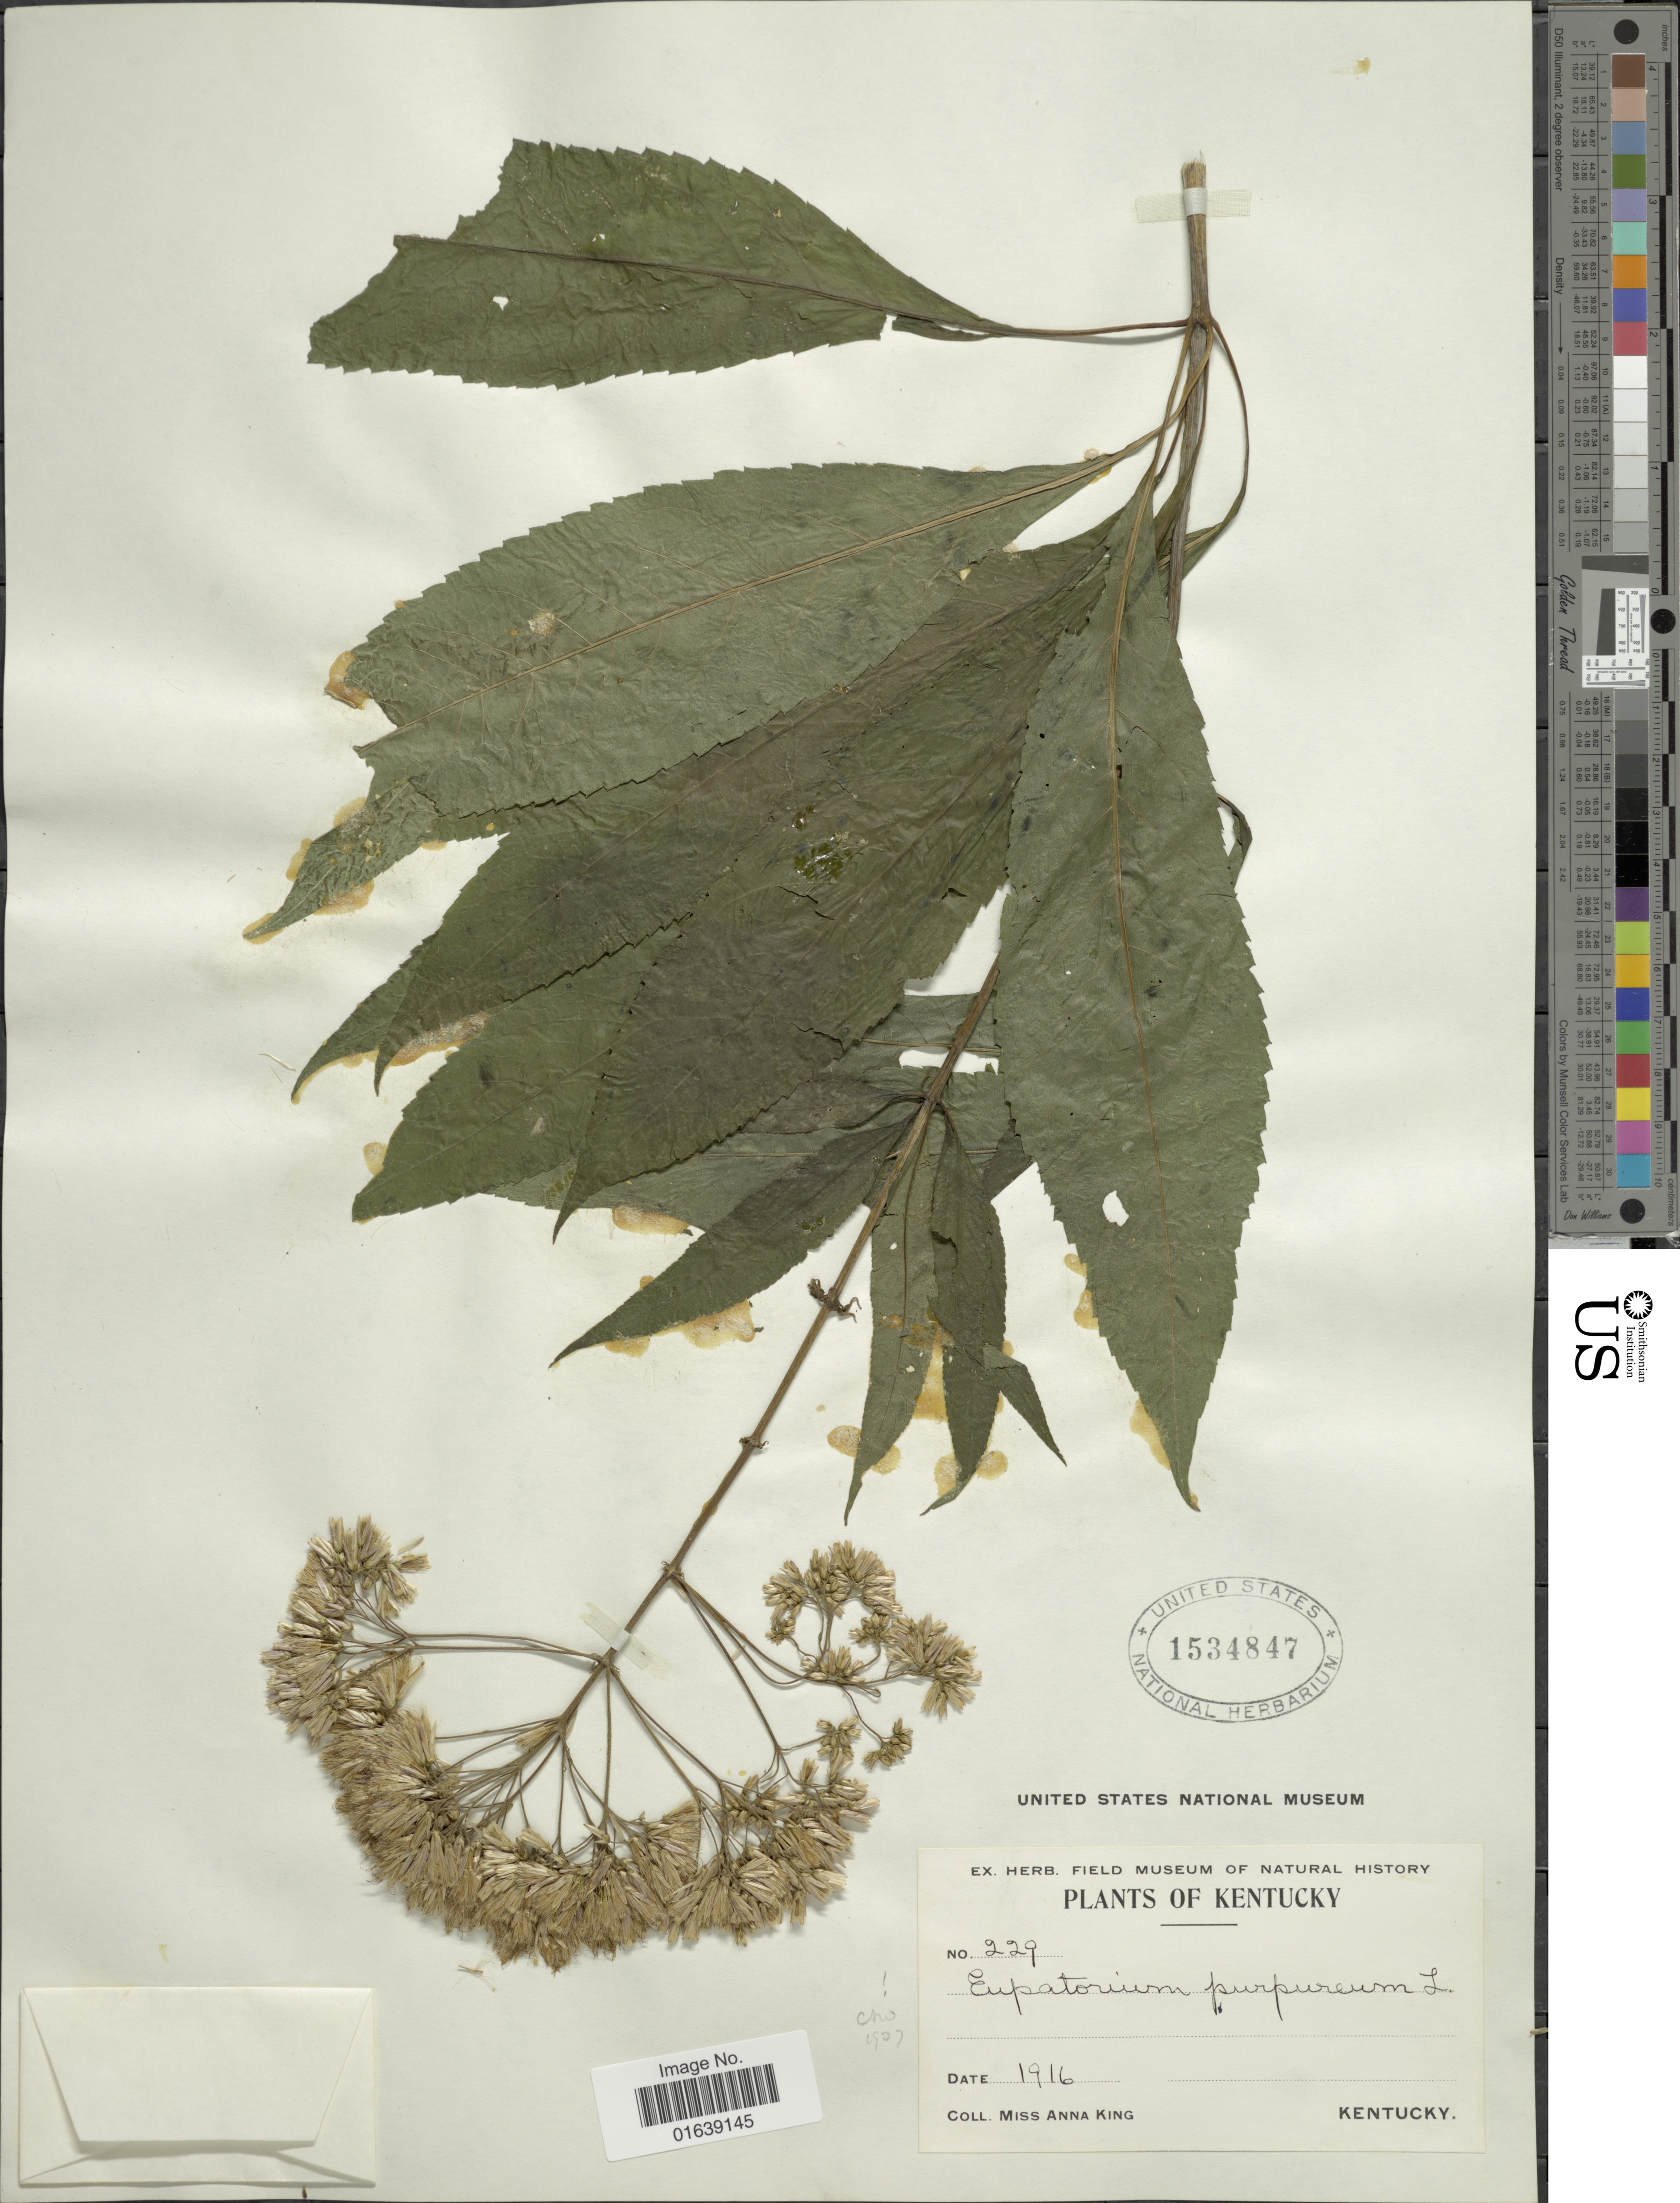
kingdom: Plantae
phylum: Tracheophyta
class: Magnoliopsida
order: Asterales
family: Asteraceae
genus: Eupatorium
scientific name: Eupatorium fistulosum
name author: Barratt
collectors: A. King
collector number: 229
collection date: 1916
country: United States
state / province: Kentucky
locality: Kentucky.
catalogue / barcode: US 1534847